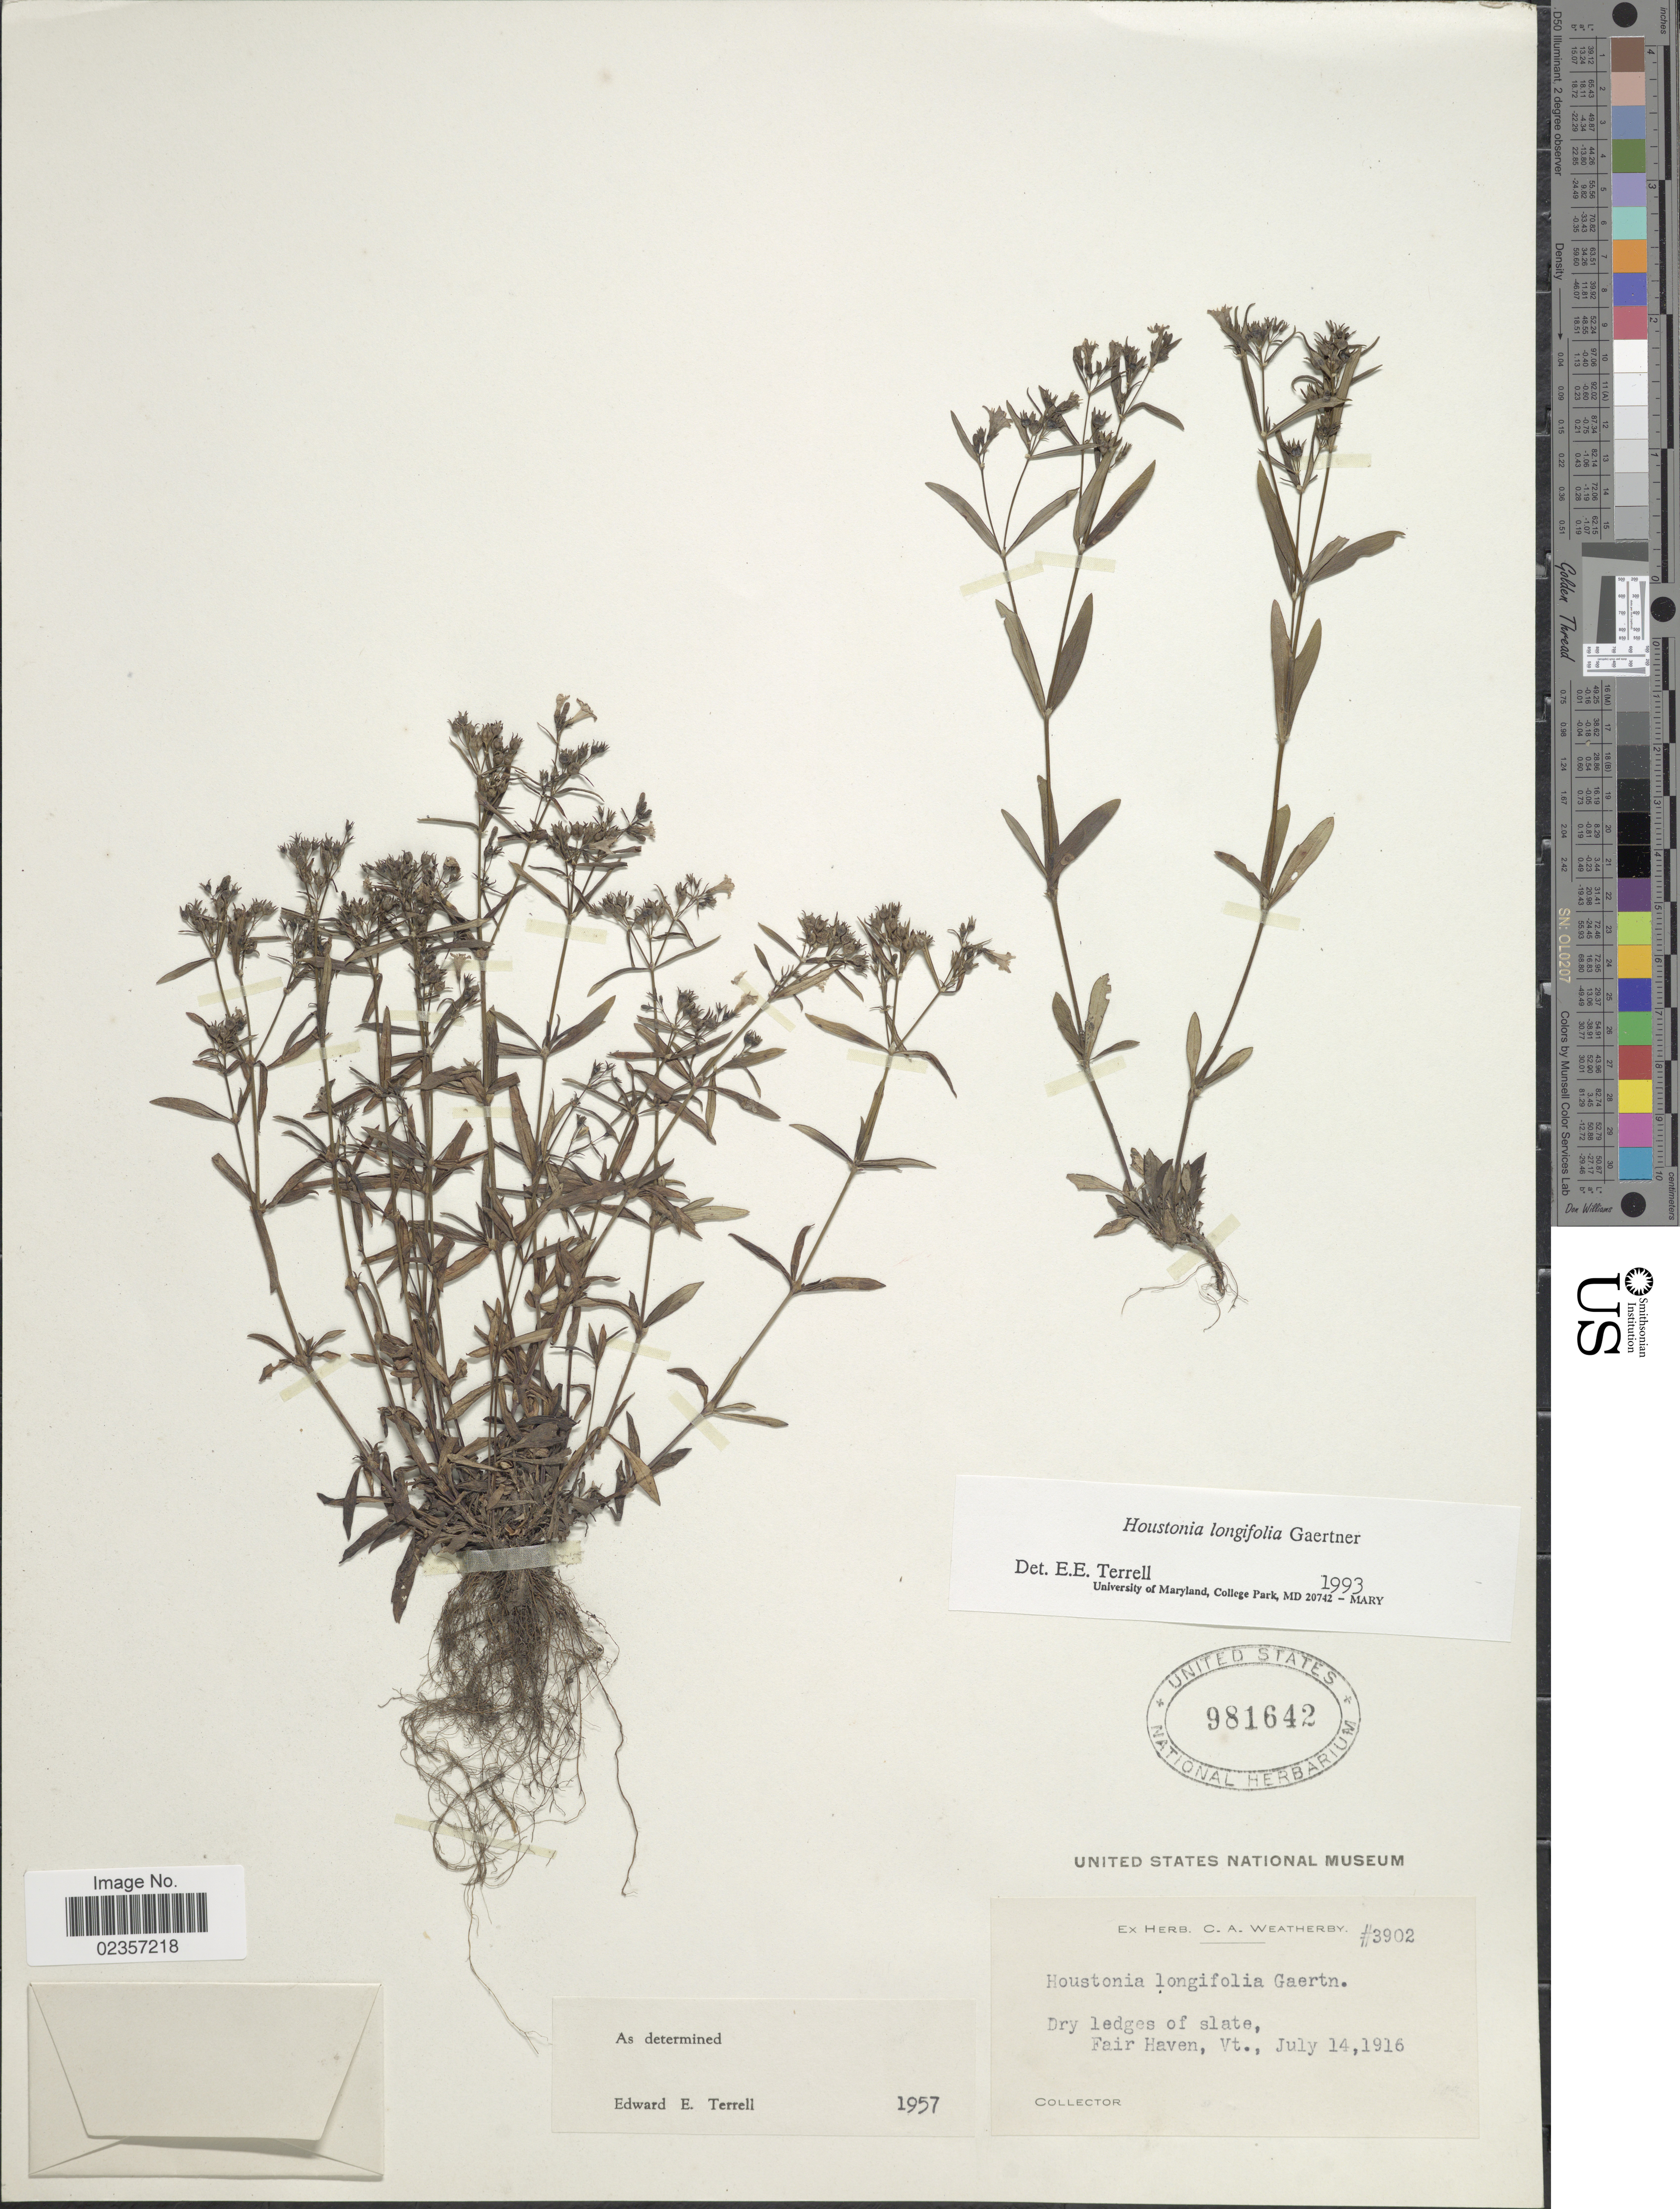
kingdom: Plantae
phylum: Tracheophyta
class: Magnoliopsida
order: Gentianales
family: Rubiaceae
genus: Houstonia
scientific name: Houstonia longifolia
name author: Gaertn.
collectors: Ex herb. C. A. Weatherby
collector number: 3902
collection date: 1916-07-14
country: United States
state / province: Vermont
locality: Dry ledges of slate, Fair Haven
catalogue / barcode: US 981642